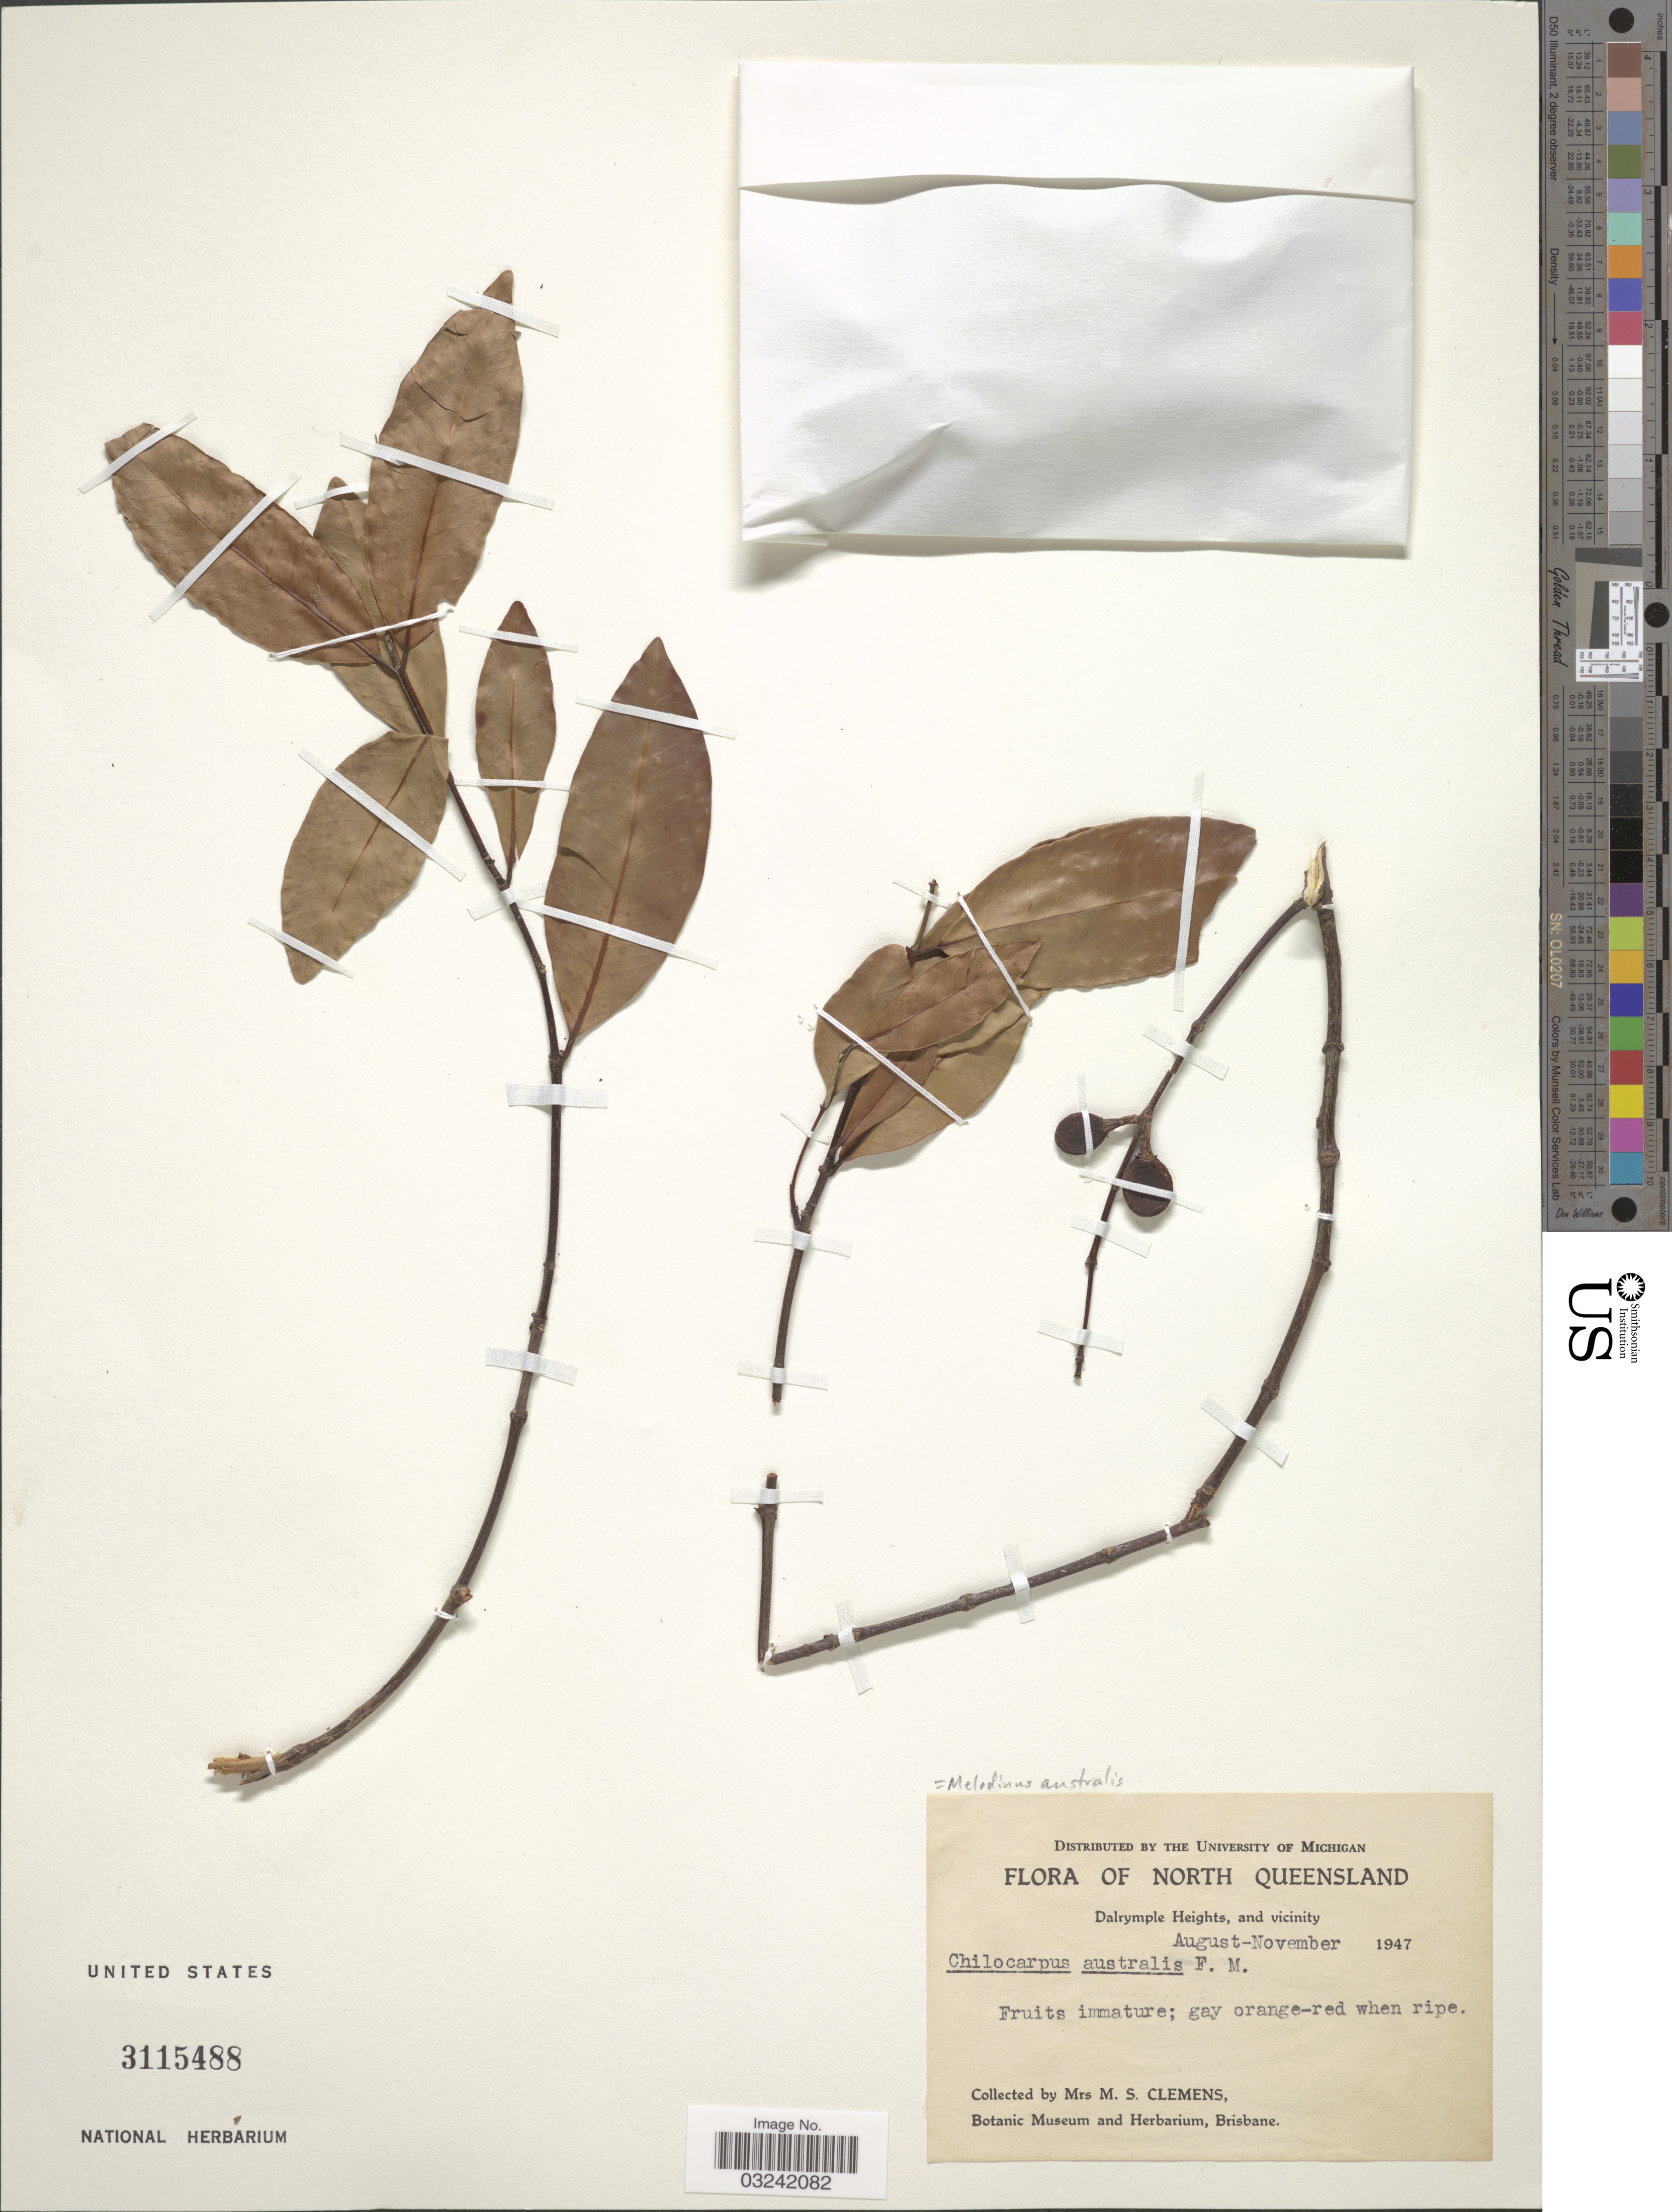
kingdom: Plantae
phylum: Tracheophyta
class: Magnoliopsida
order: Gentianales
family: Apocynaceae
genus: Melodinus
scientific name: Melodinus orientalis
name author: Blume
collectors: M. S. Clemens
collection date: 1947-08/1947-11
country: Australia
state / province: Queensland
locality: North Queensland. Dalrymple Heights, and vicinity.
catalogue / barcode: US 3115488